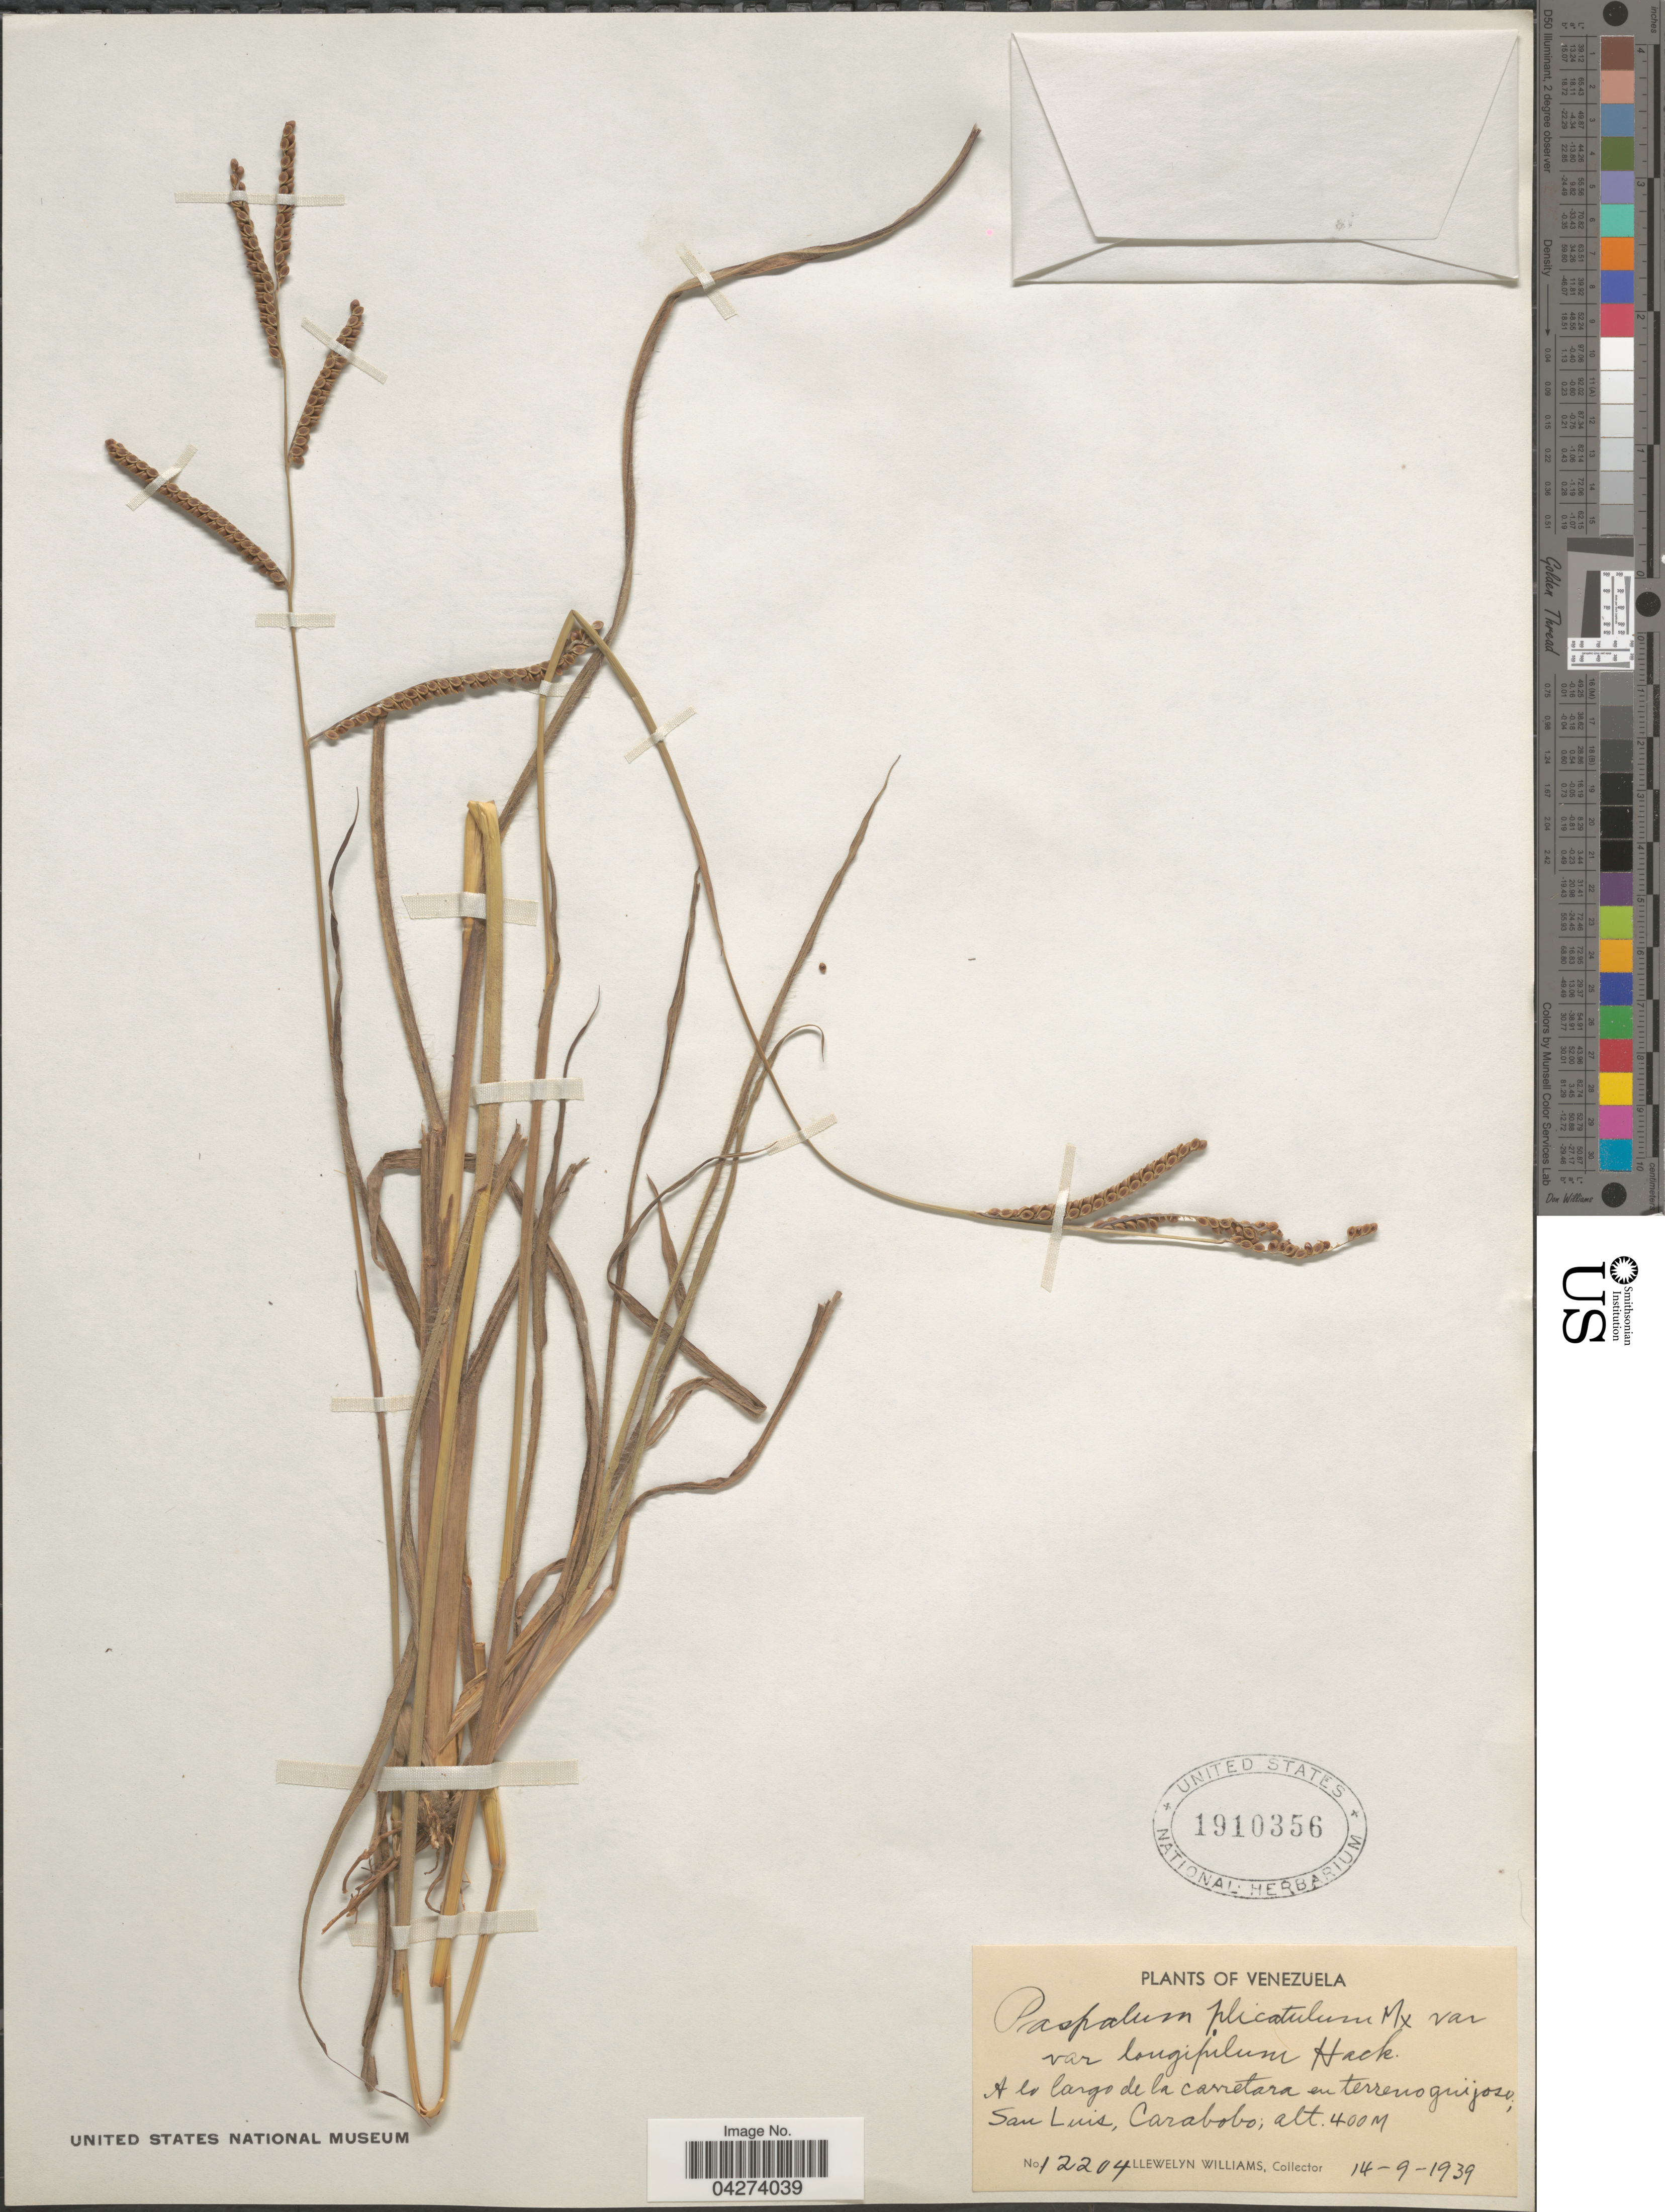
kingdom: Plantae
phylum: Tracheophyta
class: Liliopsida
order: Poales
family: Poaceae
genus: Paspalum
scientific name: Paspalum plicatulum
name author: Michx.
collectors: Ll. Williams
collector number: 12204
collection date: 1939-09-14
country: Venezuela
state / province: Carabobo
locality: A lo largo de la carretara en terreno guijoso, San Luis.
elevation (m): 400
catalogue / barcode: US 1910356